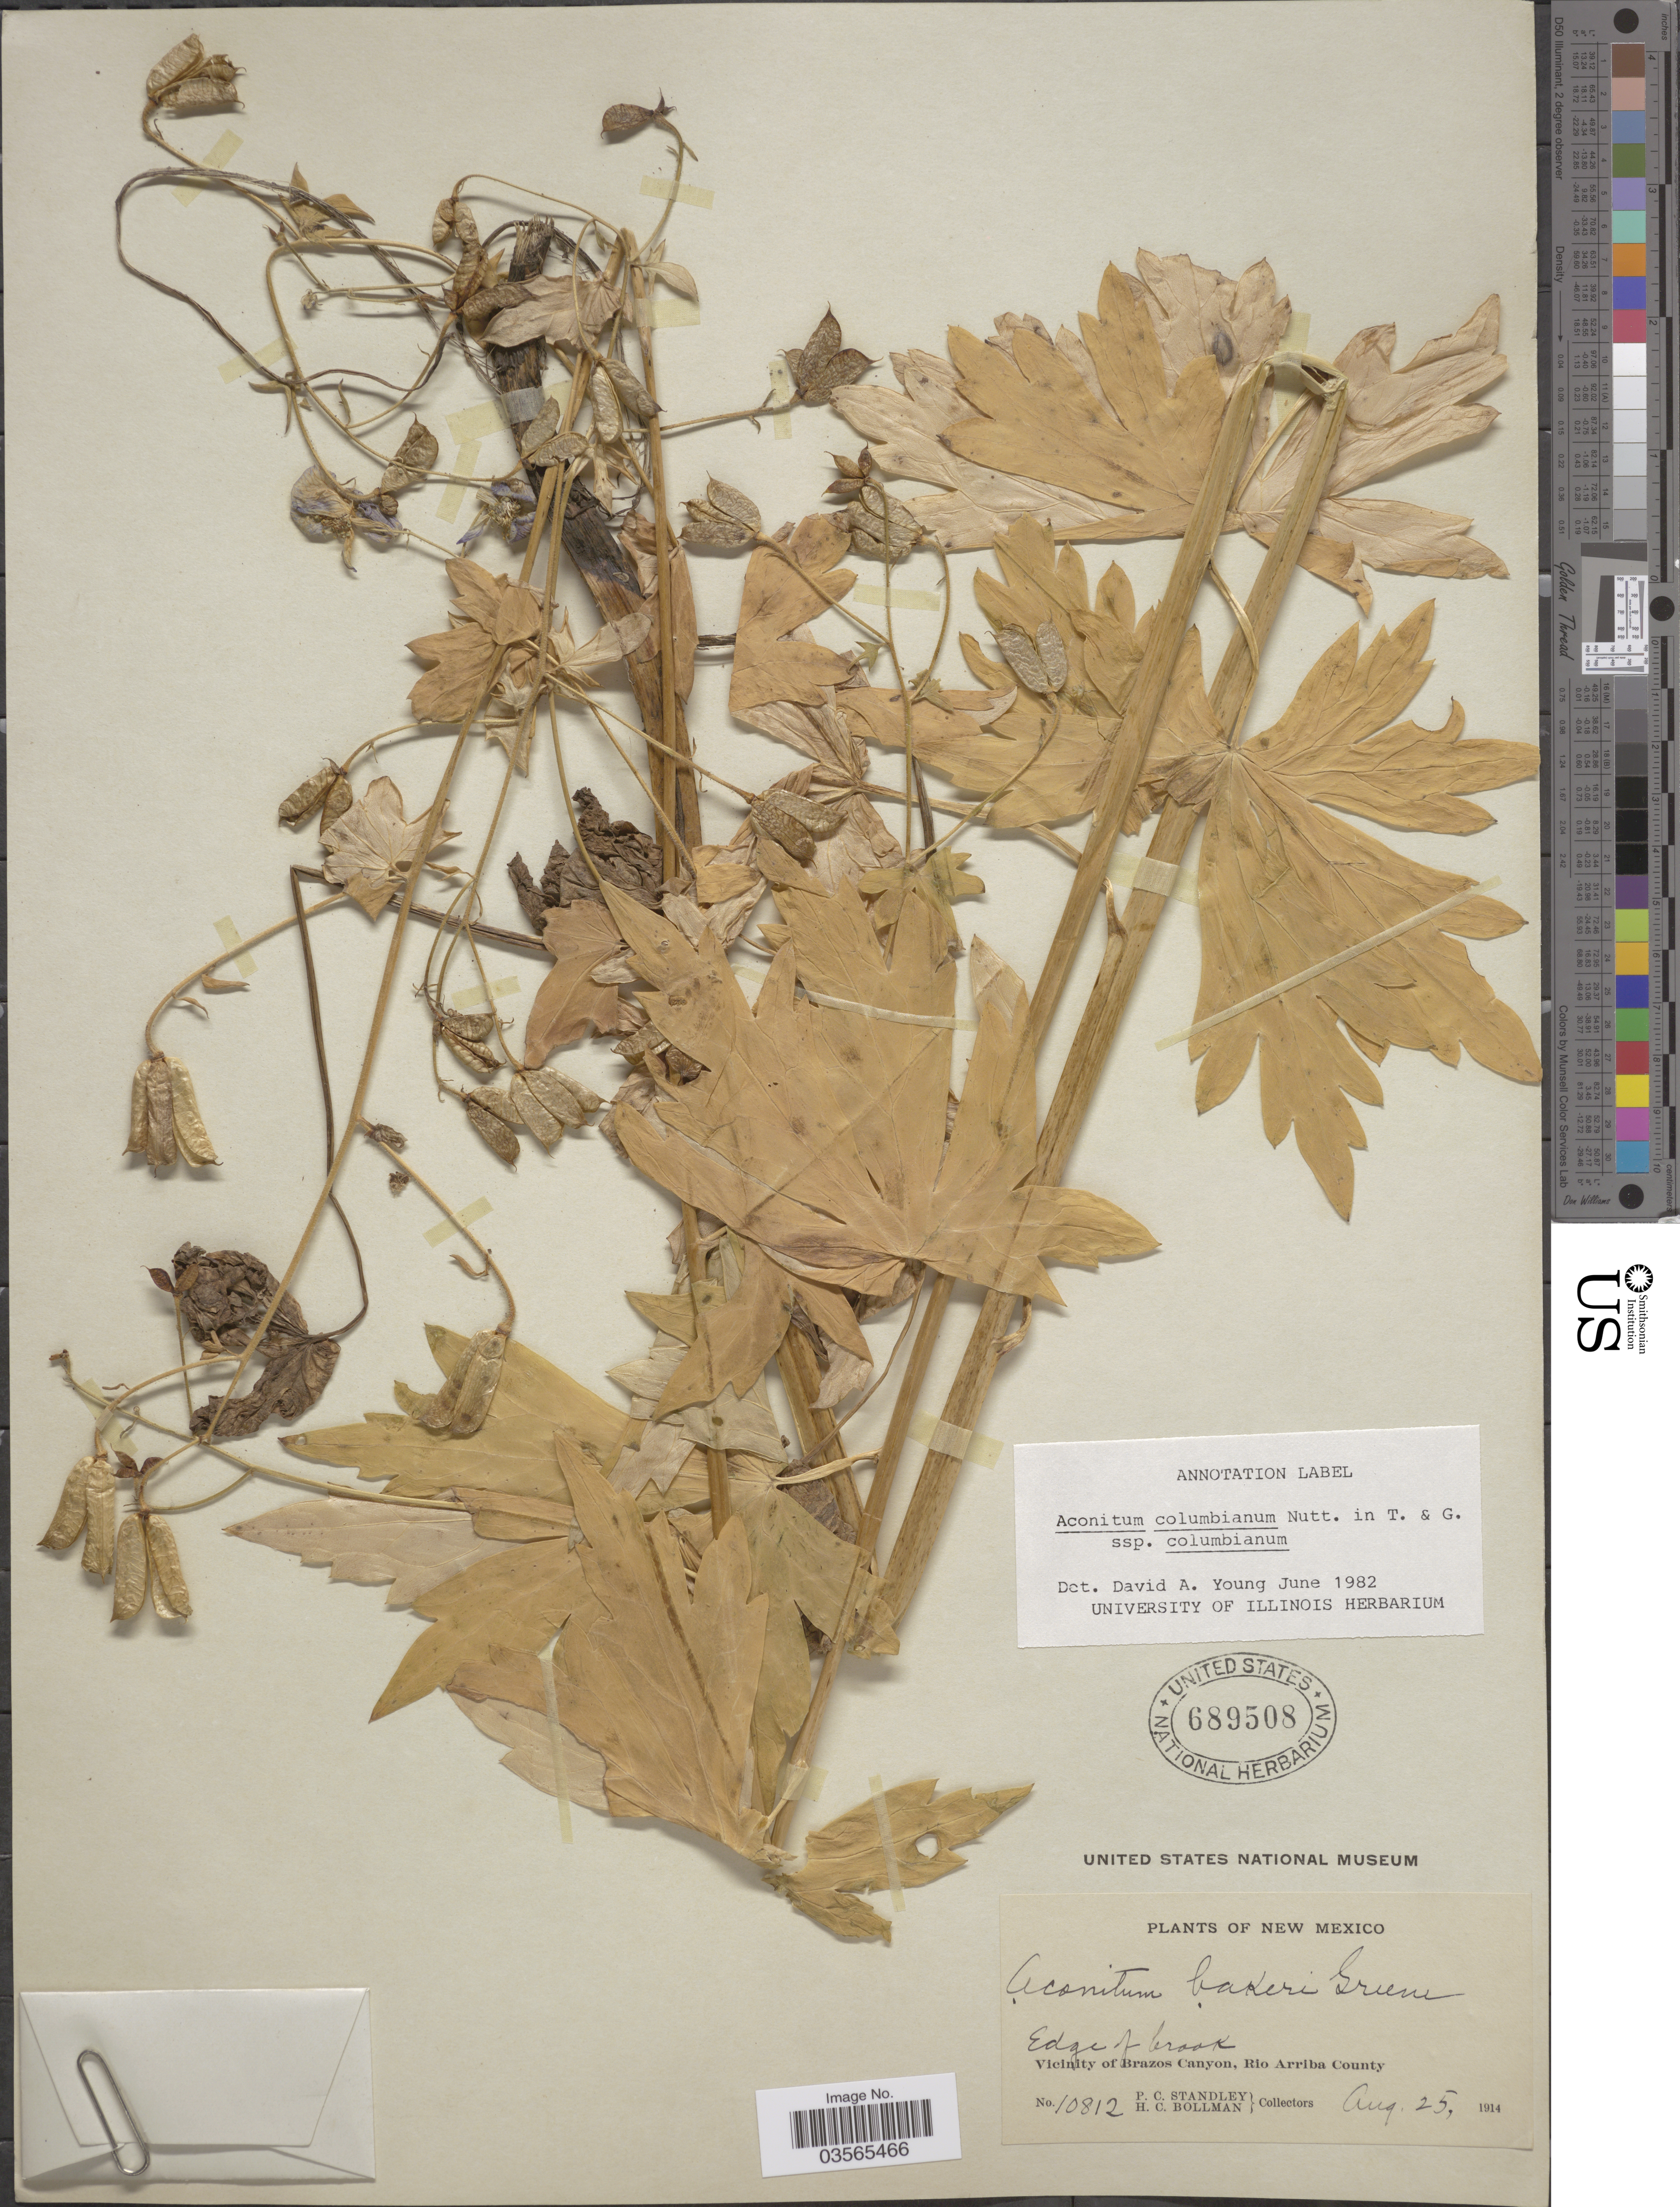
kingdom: Plantae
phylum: Tracheophyta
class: Magnoliopsida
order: Ranunculales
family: Ranunculaceae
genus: Aconitum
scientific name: Aconitum columbianum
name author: Nutt.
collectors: P. C. Standley & H. C. Bollman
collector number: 10812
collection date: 1914-08-25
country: United States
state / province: New Mexico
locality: Edge of brook. Vicinity of Brazos Canyon, Rio Arriba County.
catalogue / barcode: US 689508